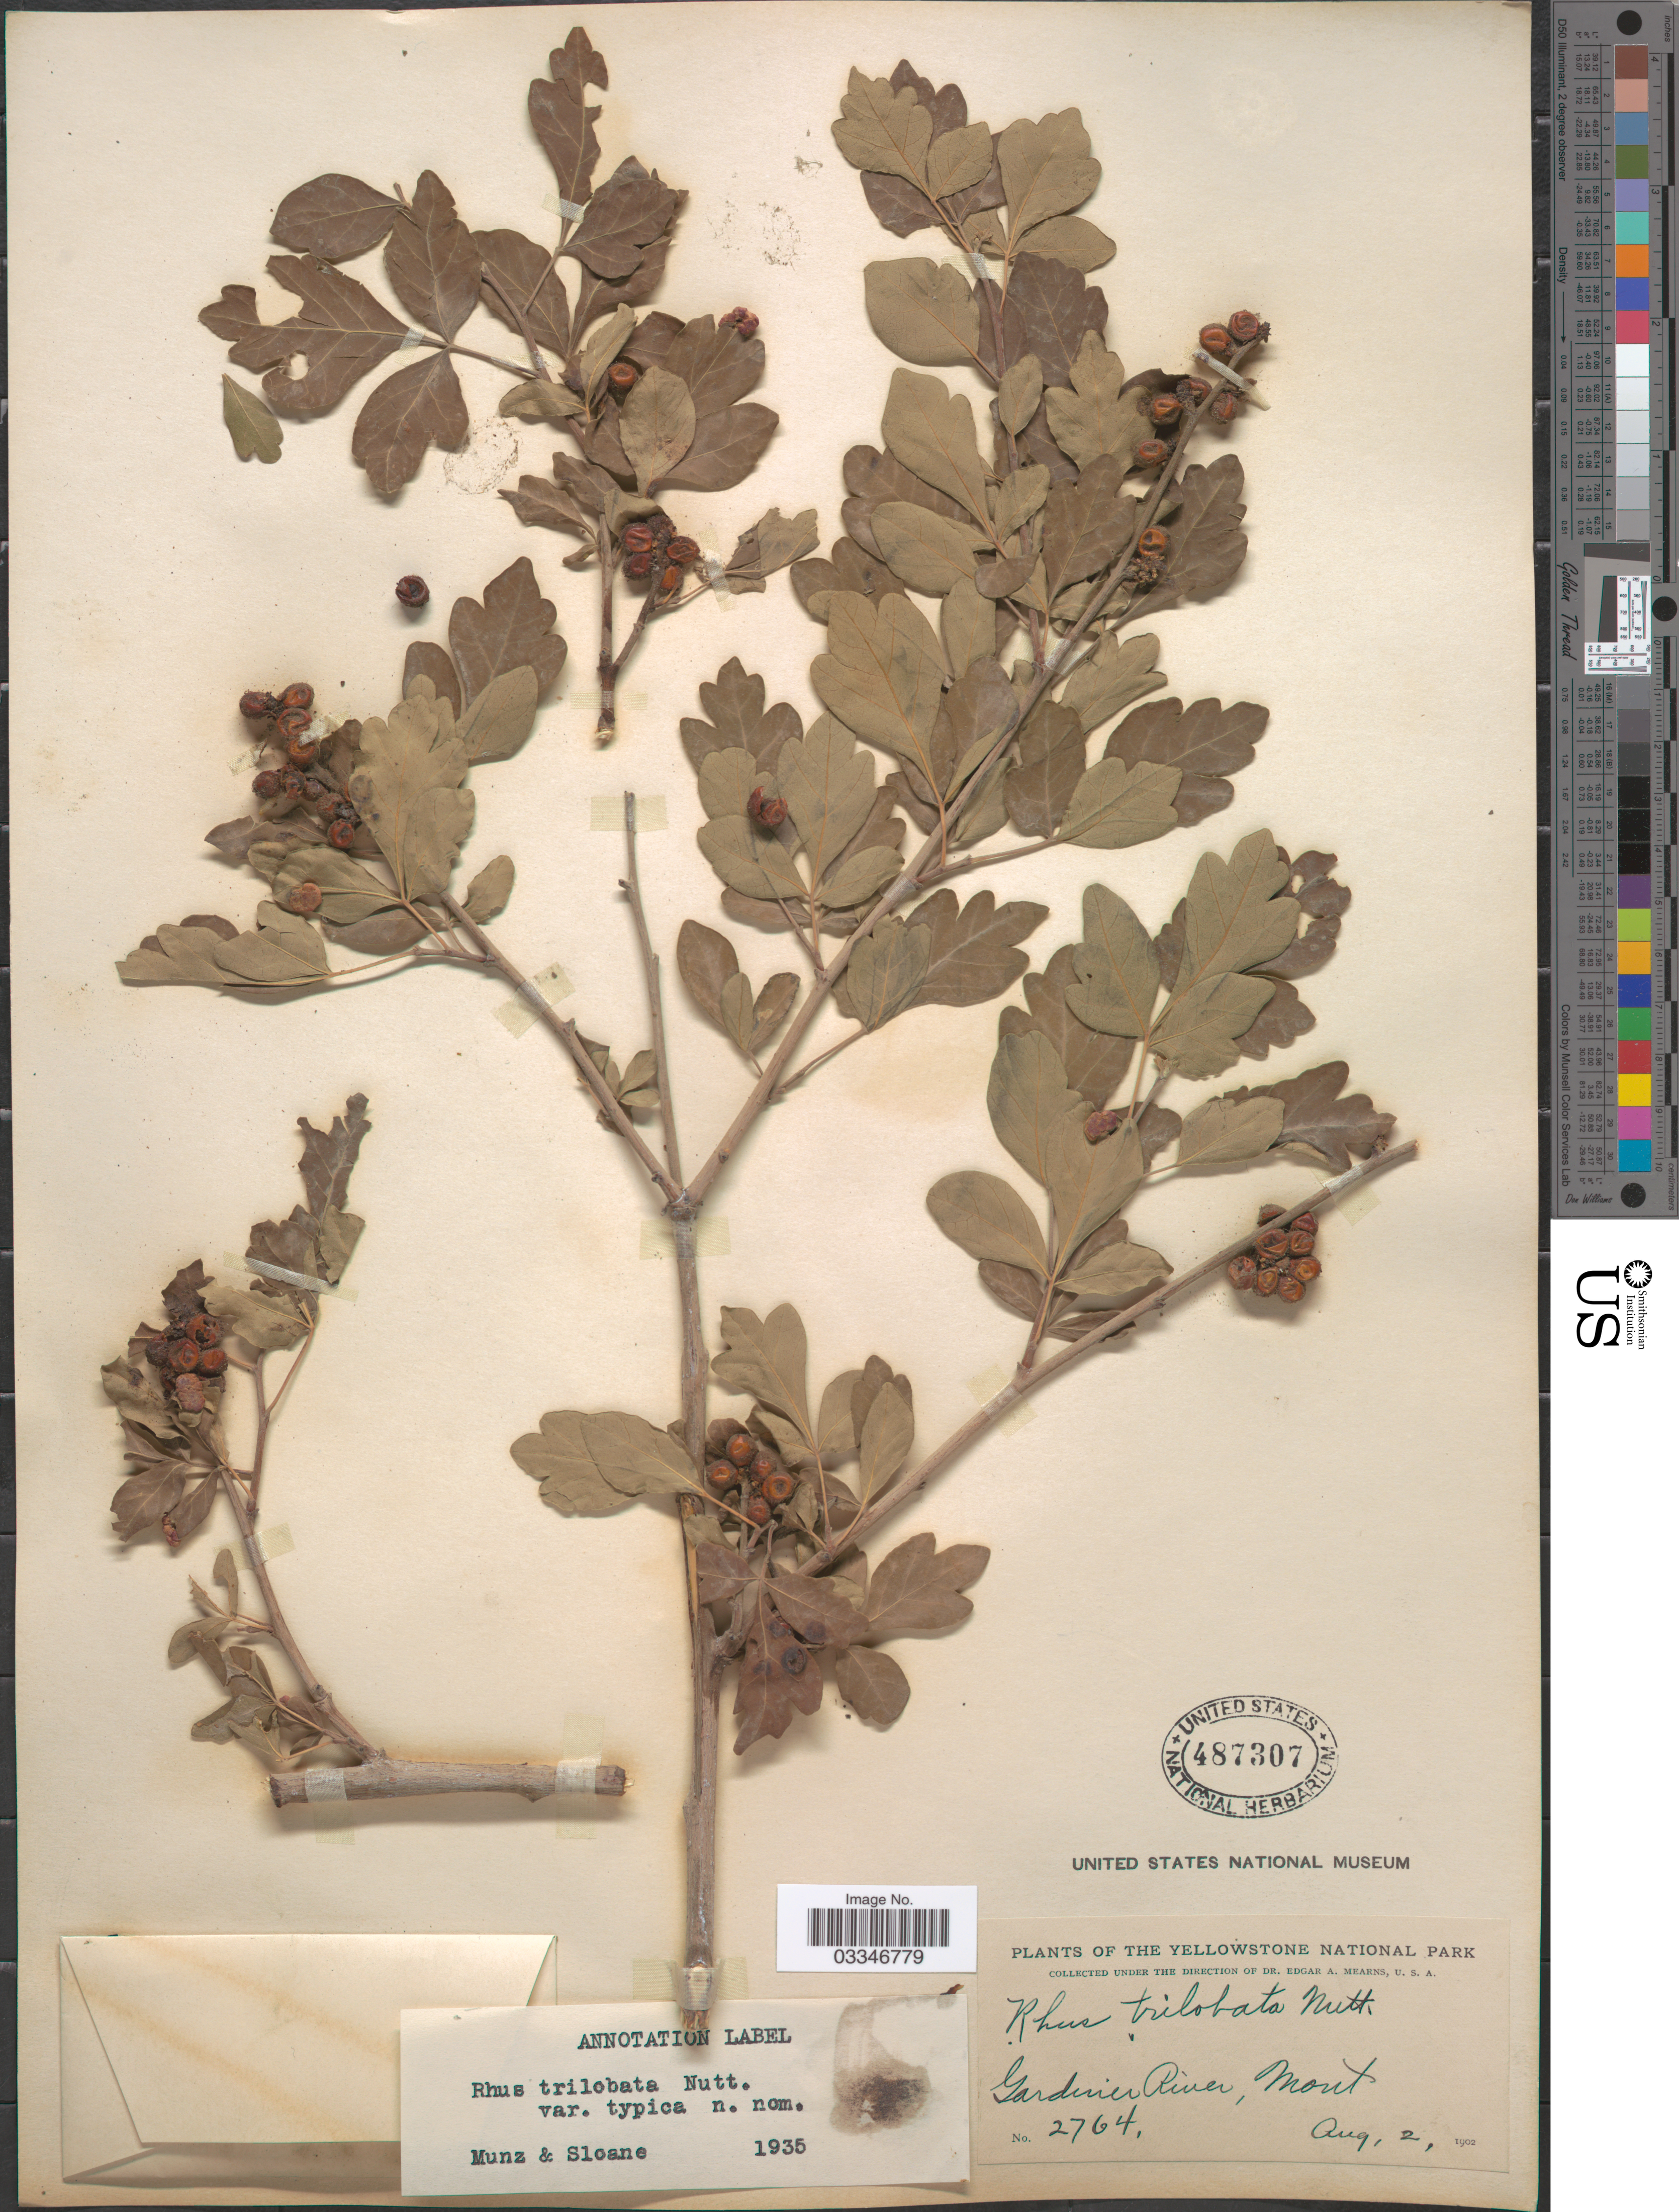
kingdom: Plantae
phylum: Tracheophyta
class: Magnoliopsida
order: Sapindales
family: Anacardiaceae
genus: Rhus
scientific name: Rhus trilobata var. typica Munz & Sloane ined.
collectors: E. A. Mearns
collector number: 2764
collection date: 1902-08-02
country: United States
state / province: Montana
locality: The Yellowstone National Park. Gardiner River.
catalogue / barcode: US 487307